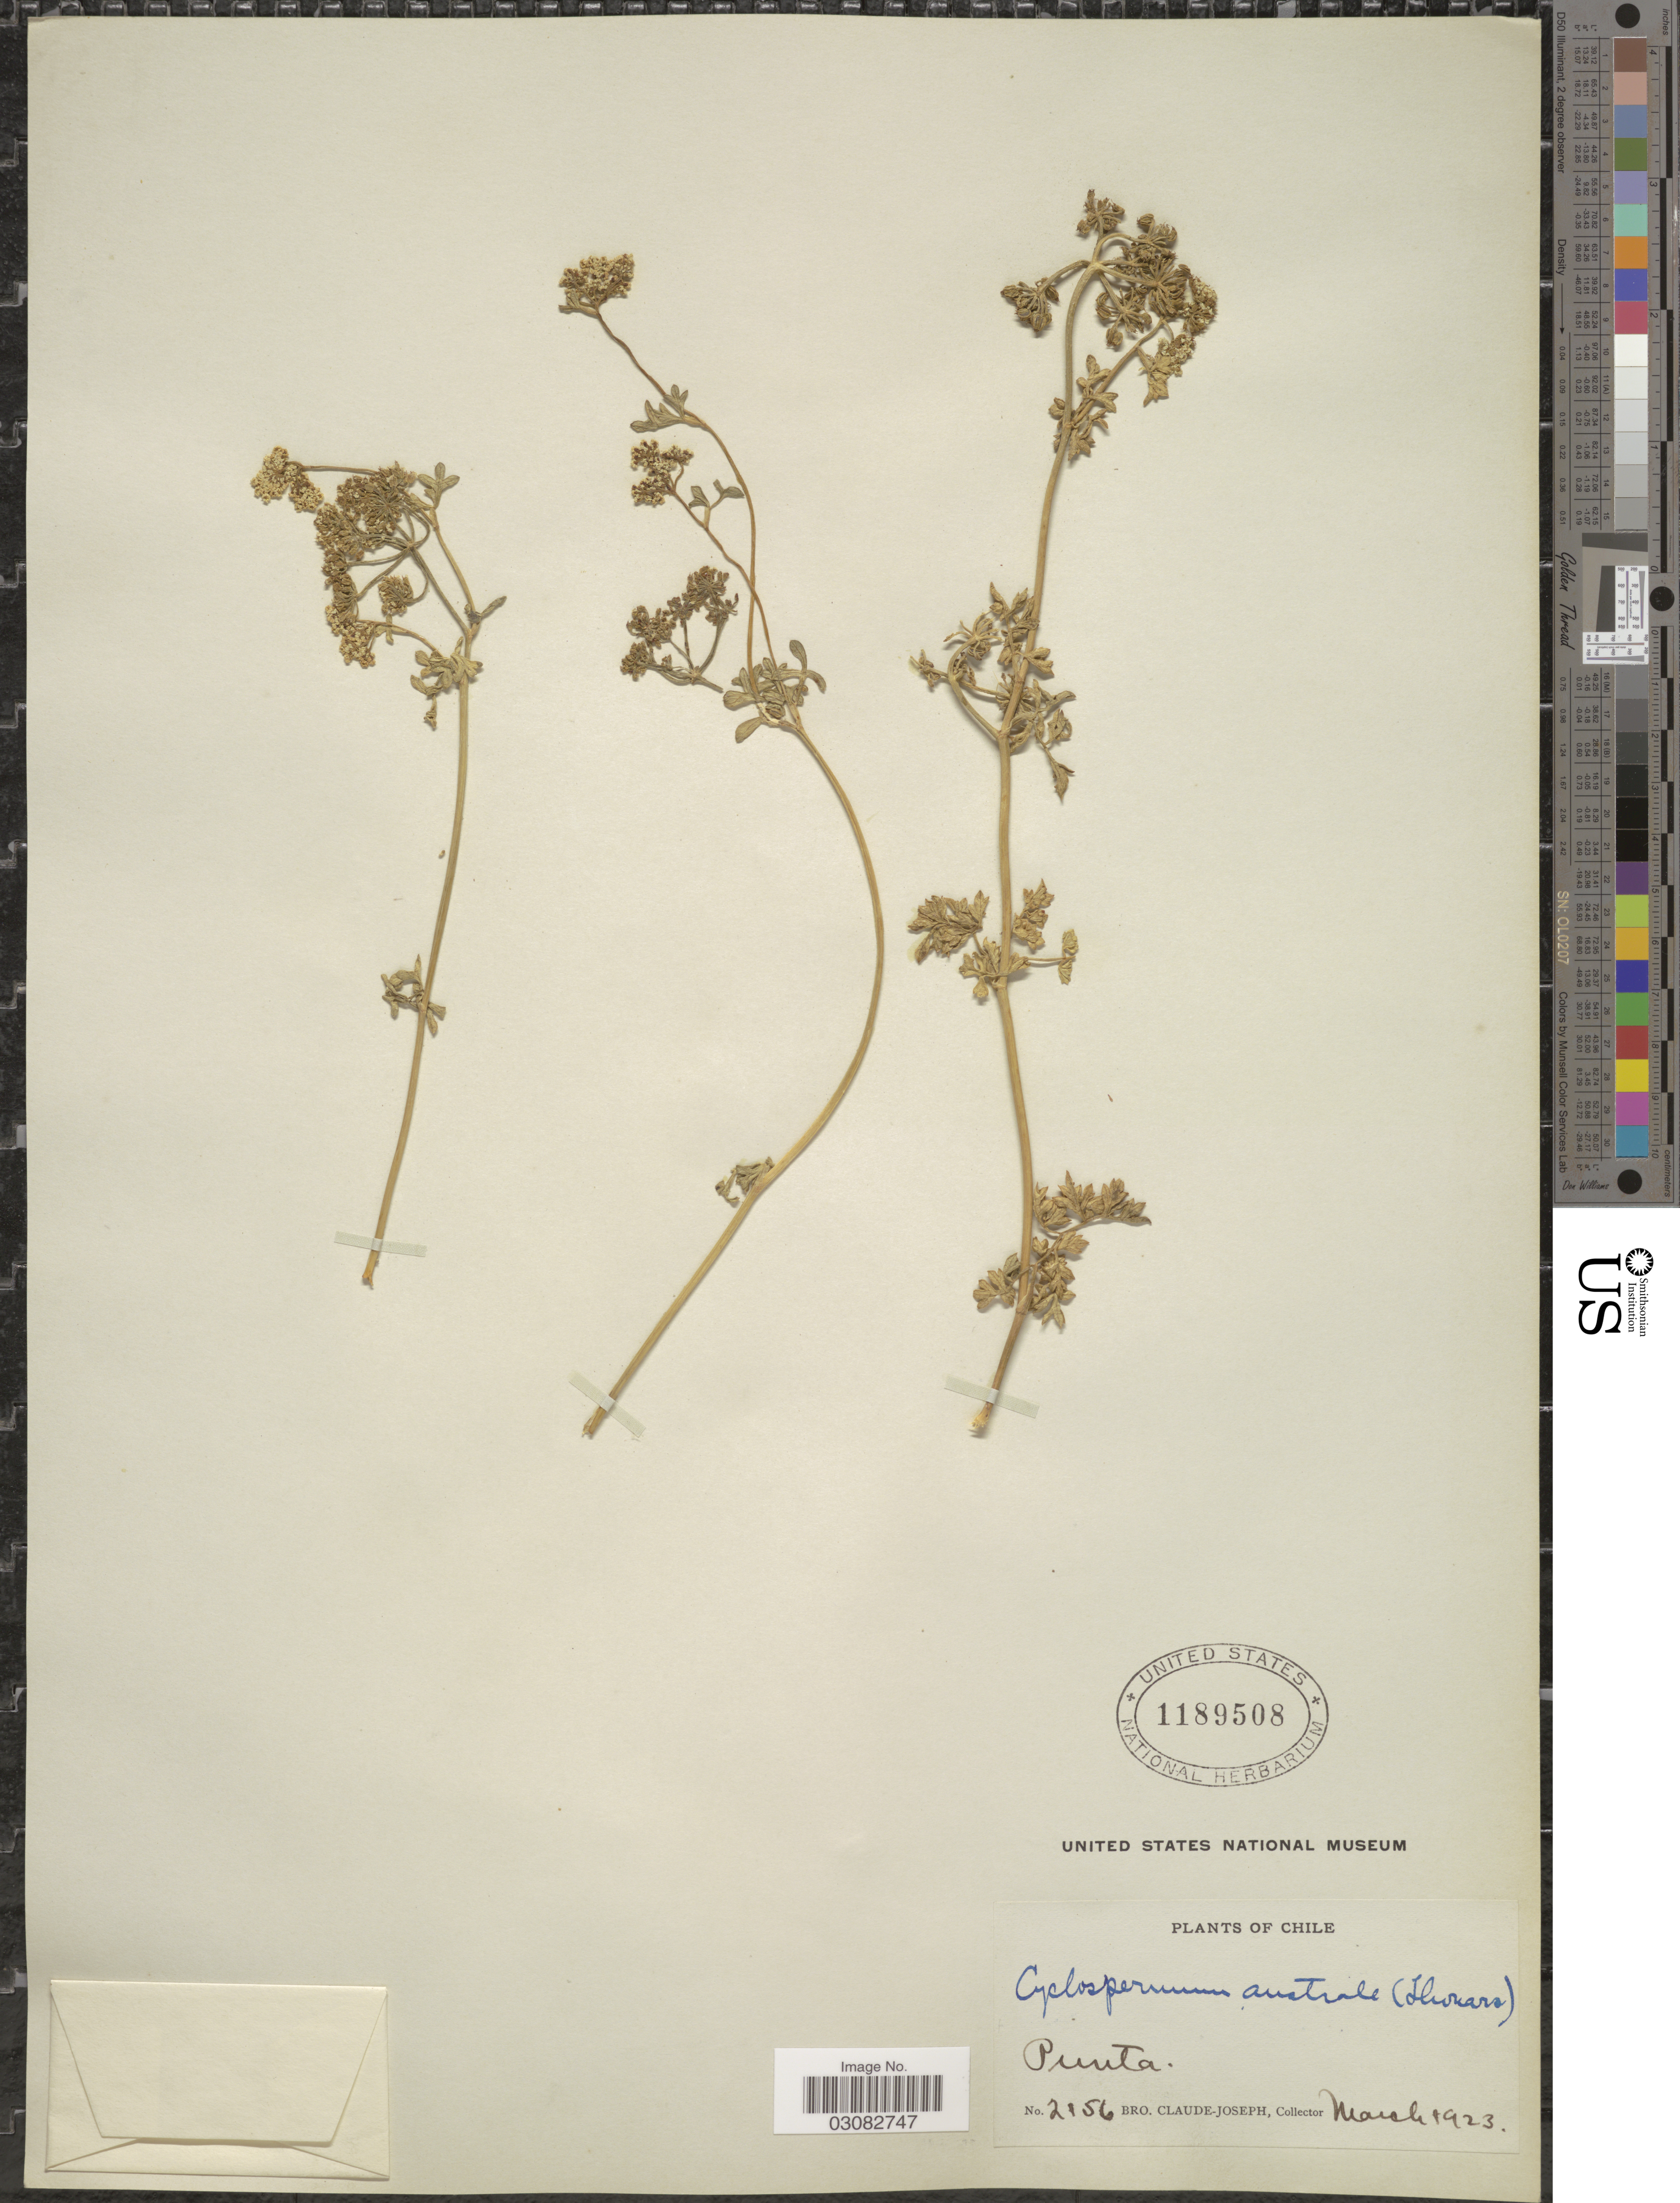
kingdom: Plantae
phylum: Tracheophyta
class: Magnoliopsida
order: Apiales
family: Apiaceae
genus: Apium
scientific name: Apium australe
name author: Thouars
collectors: Bro. Claude-Joseph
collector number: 2156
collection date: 1923-03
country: Chile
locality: Punta.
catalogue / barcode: US 1189508